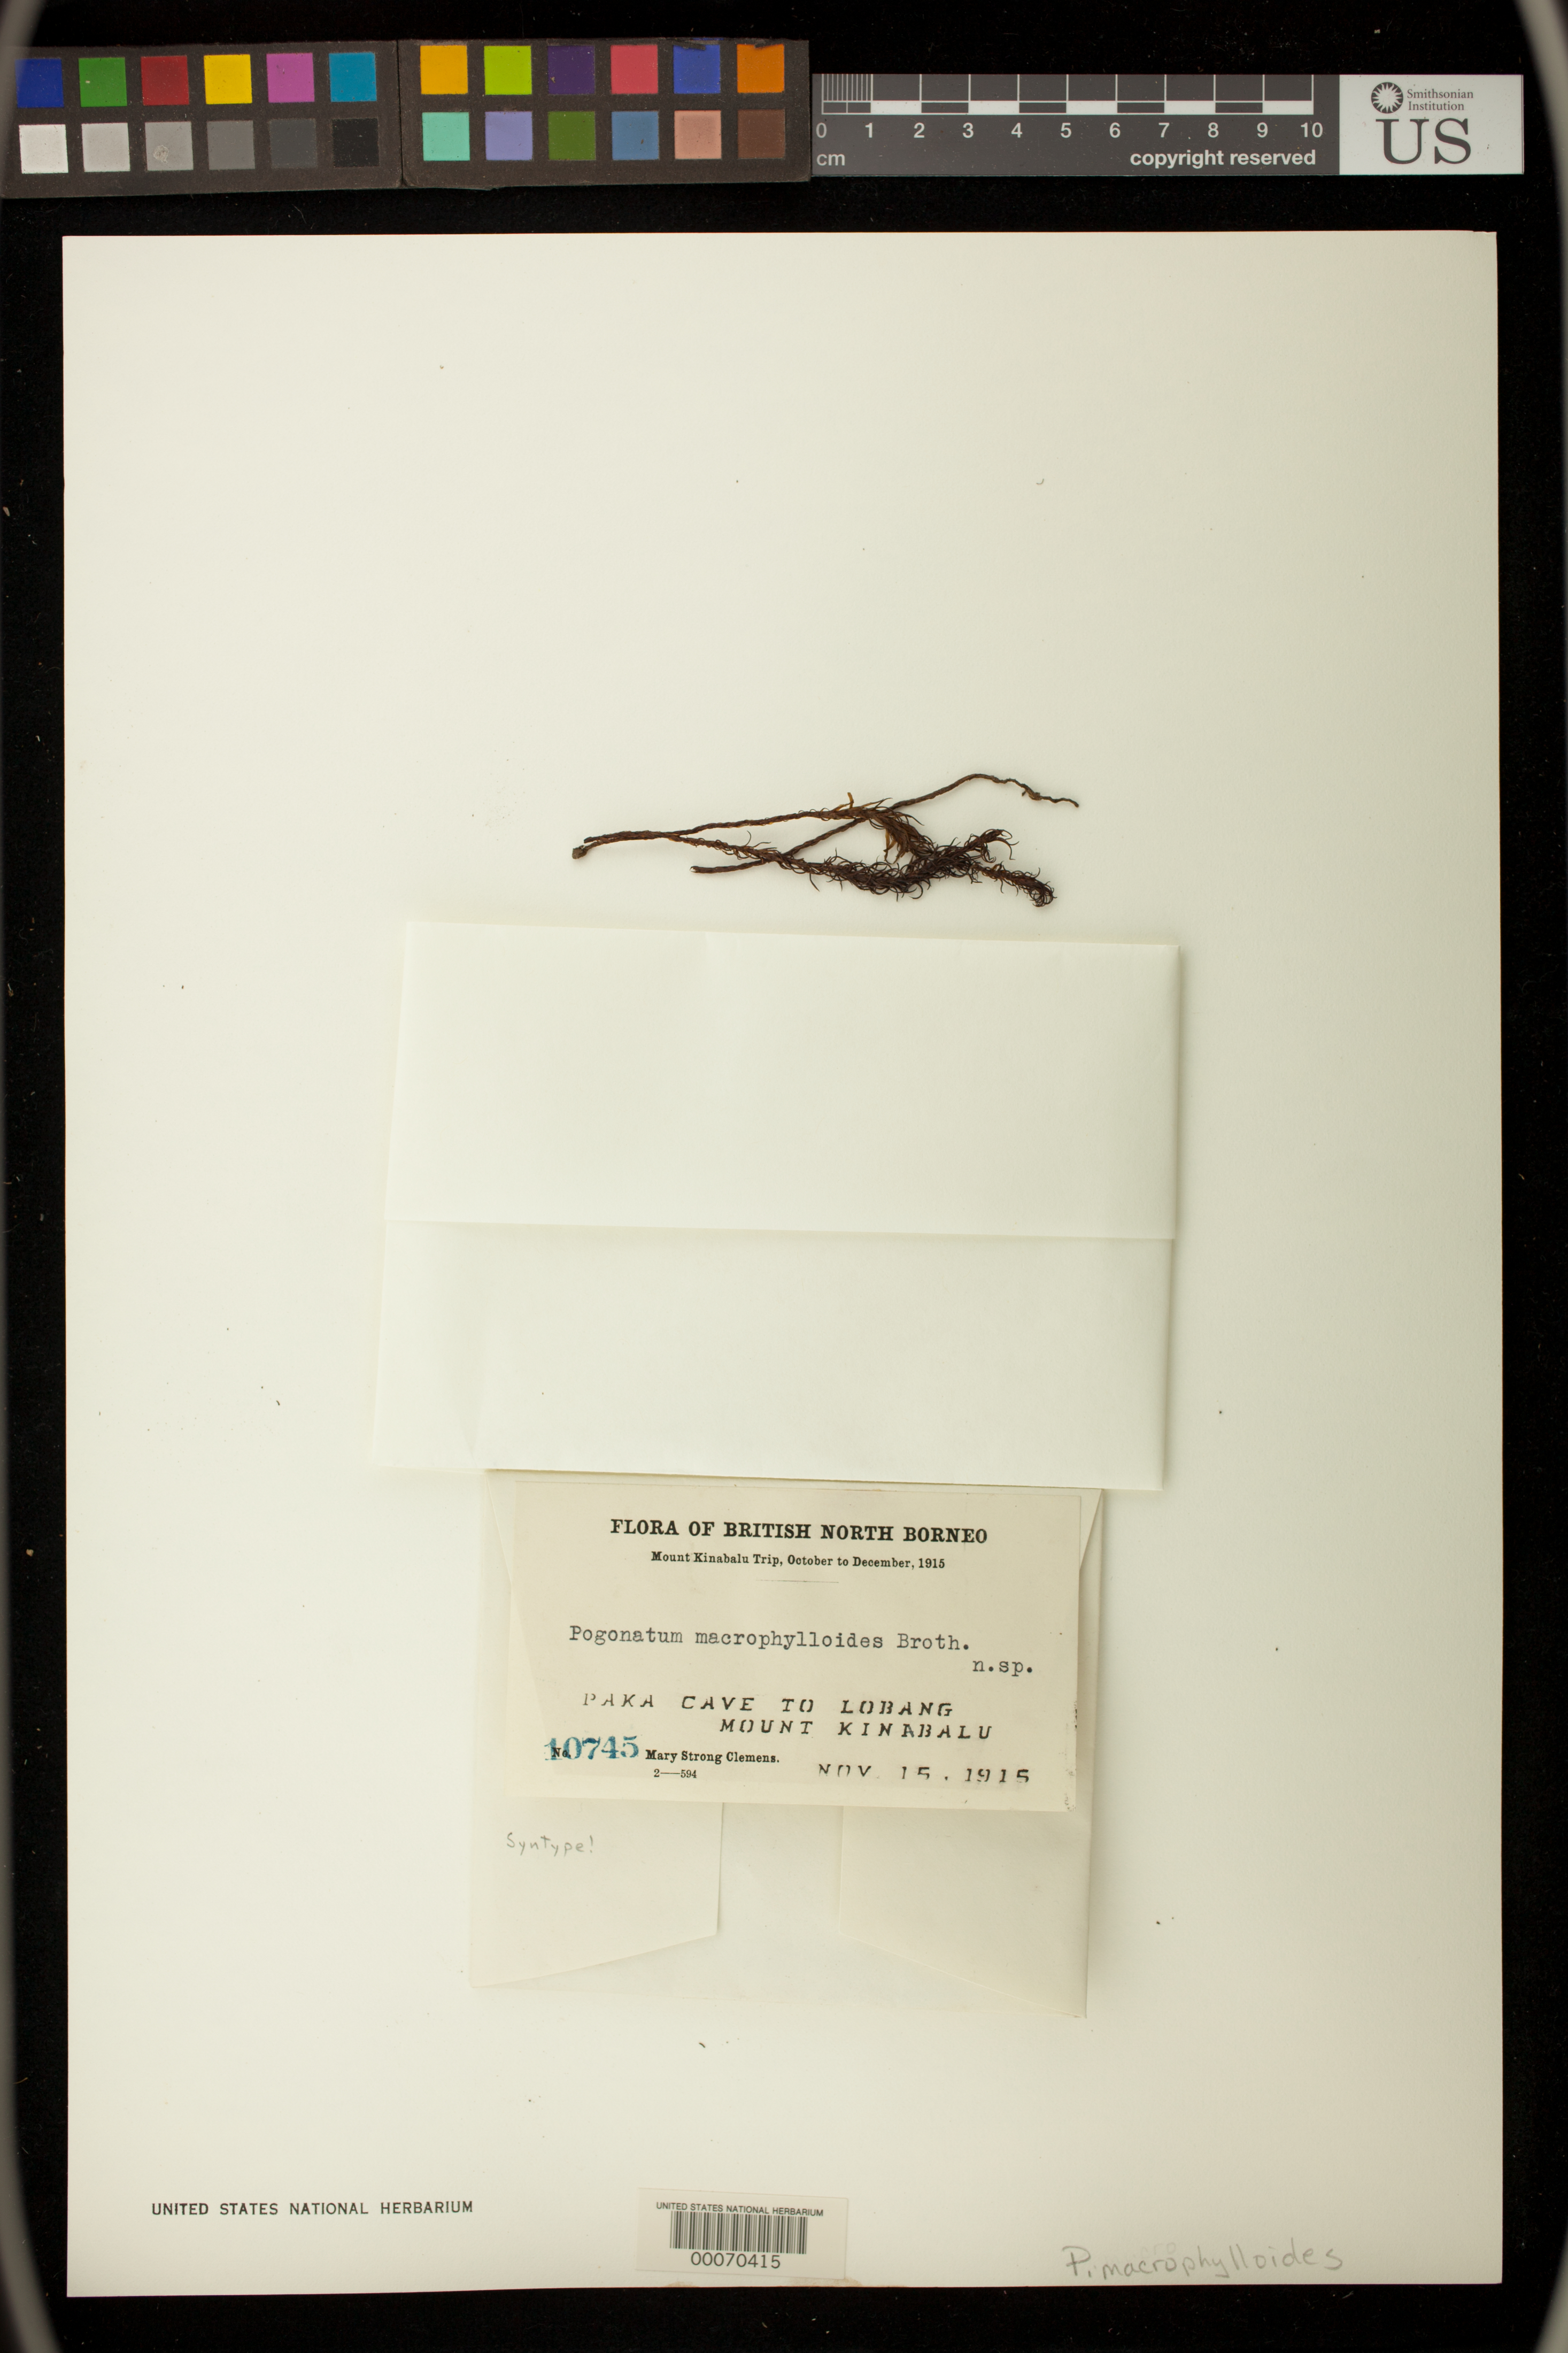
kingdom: Plantae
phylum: Bryophyta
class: Polytrichopsida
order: Polytrichales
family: Polytrichaceae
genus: Pogonatum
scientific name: Pogonatum macrophylloides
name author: Broth.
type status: Syntype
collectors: M. S. Clemens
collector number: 10745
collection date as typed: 15 Nov 1915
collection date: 1915-11-15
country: Malaysia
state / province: Sabah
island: Borneo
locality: Gurulau Spur, Mt. Kinabalu.